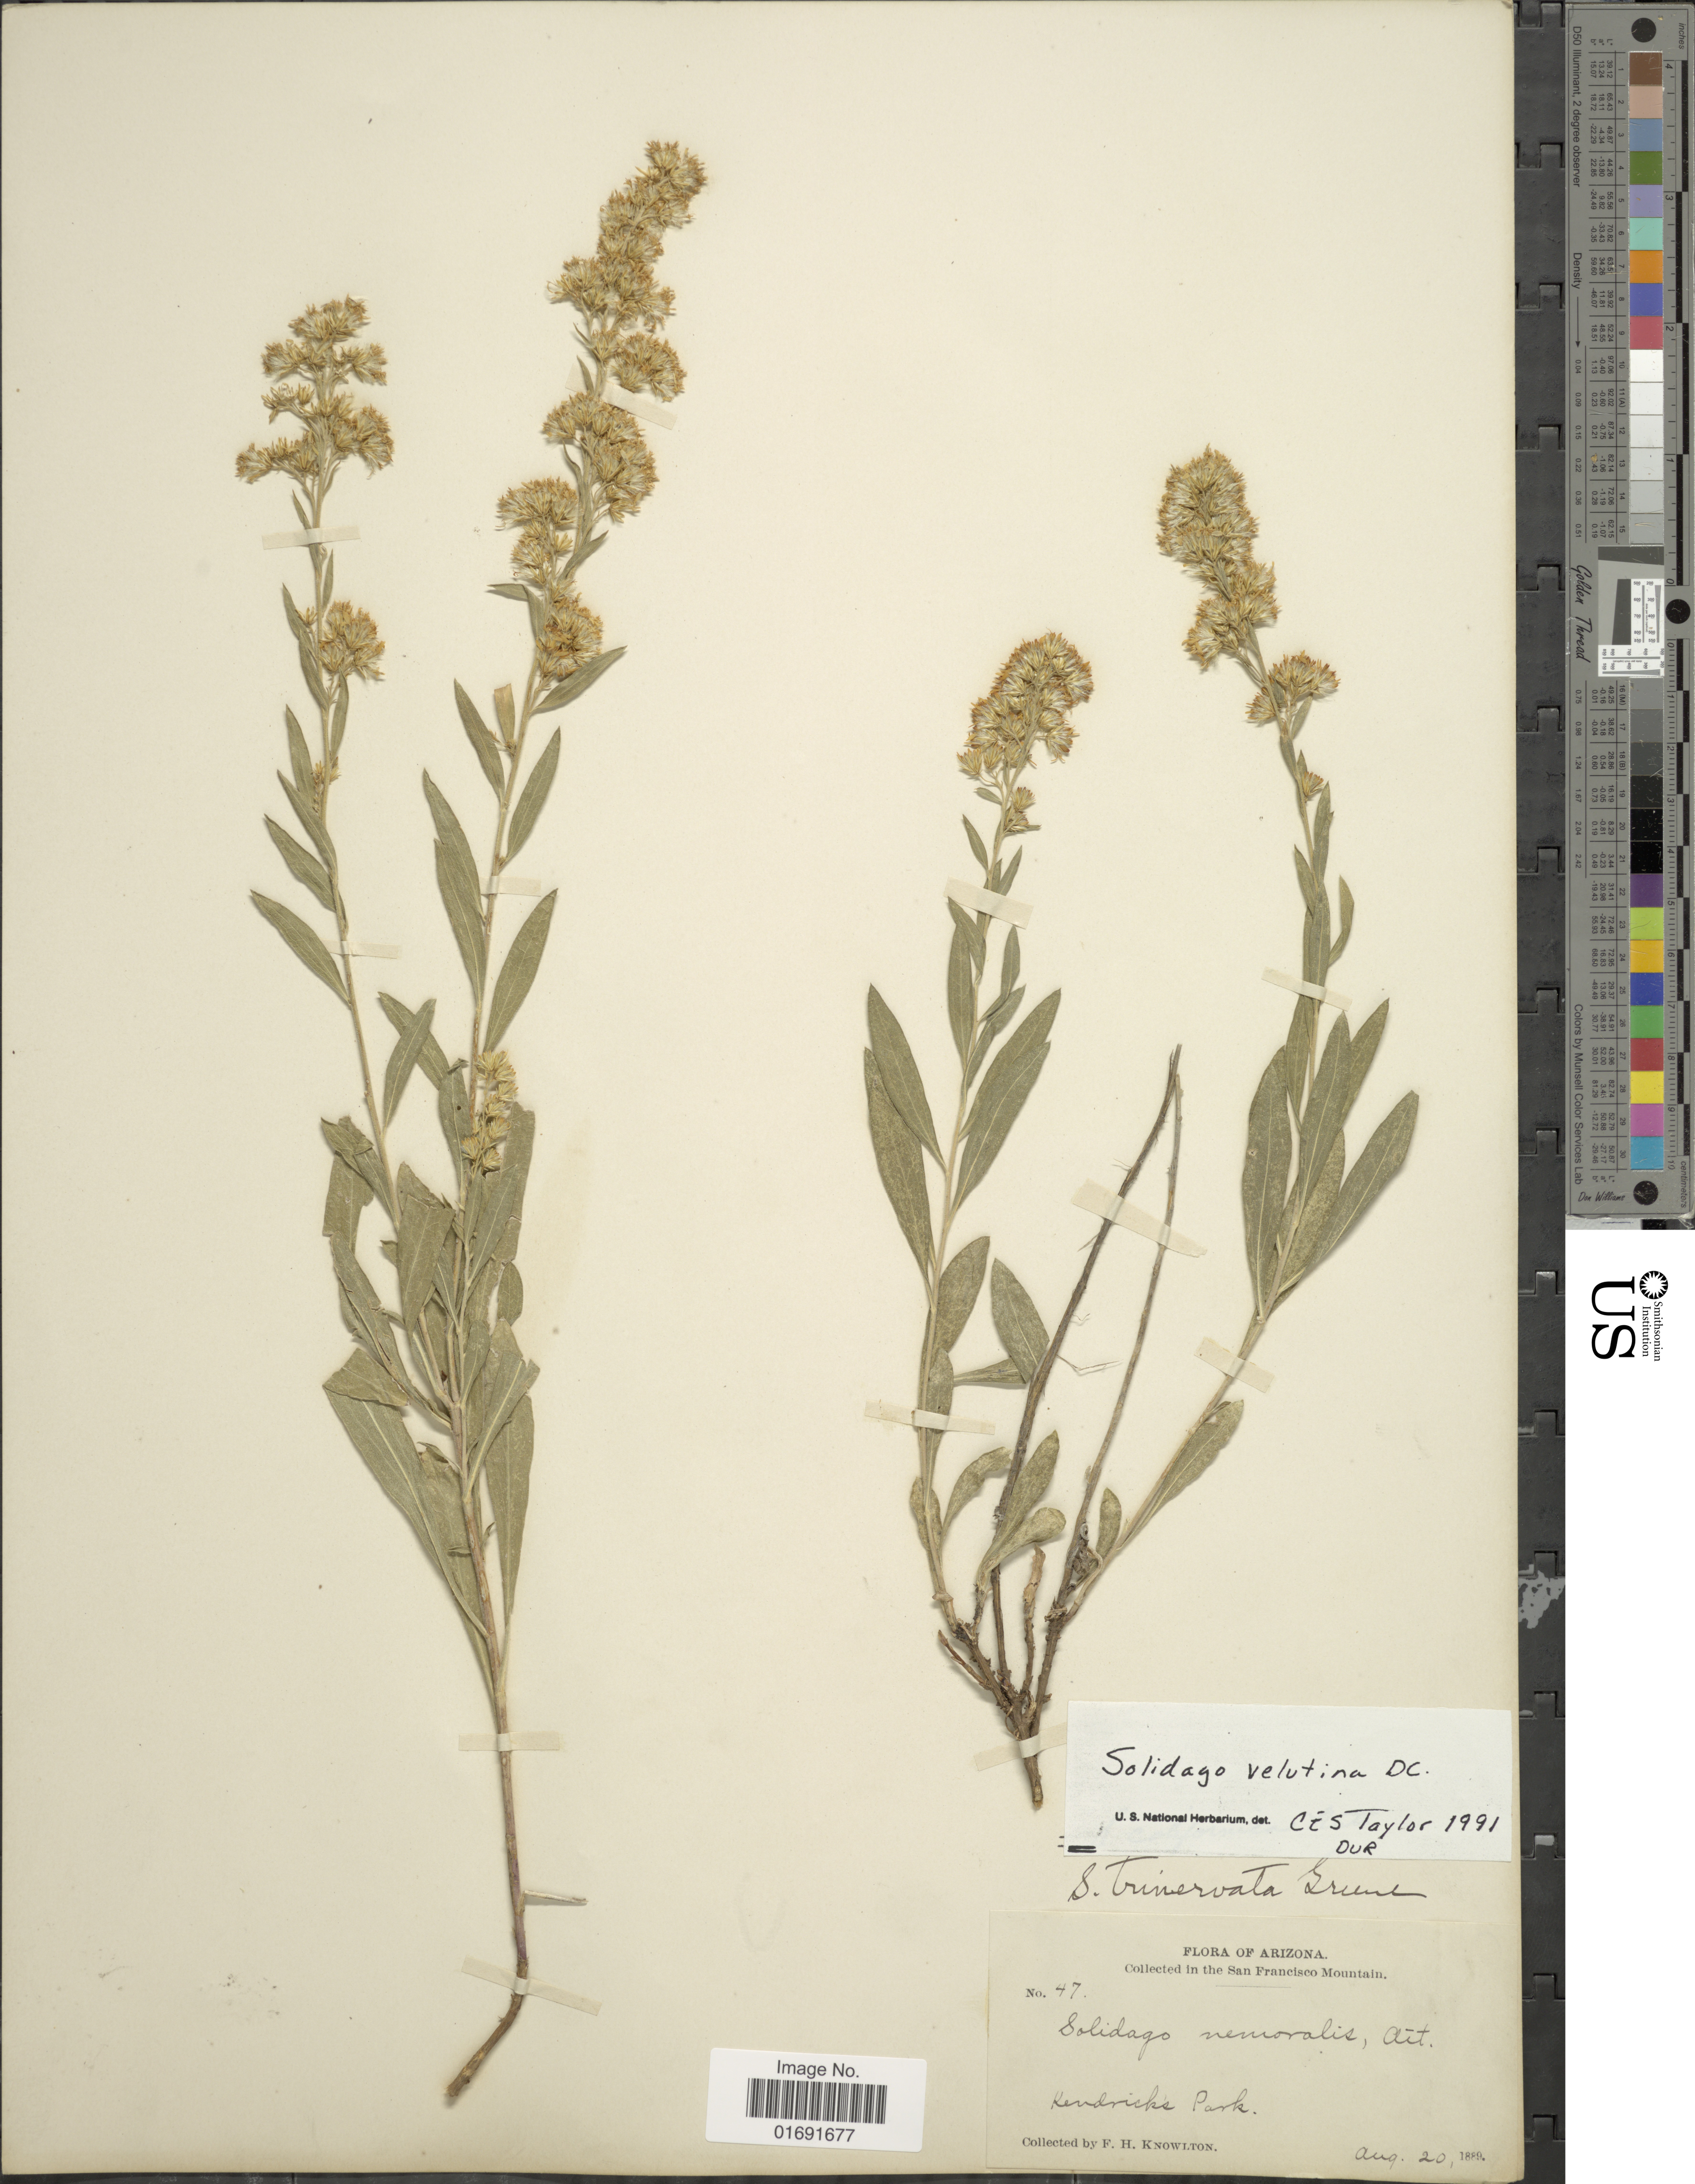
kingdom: Plantae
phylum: Tracheophyta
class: Magnoliopsida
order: Asterales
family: Asteraceae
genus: Solidago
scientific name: Solidago velutina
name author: DC.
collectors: F. H. Knowlton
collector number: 47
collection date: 1889-08-20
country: United States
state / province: Arizona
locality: San Francisco Mountain, Kendrick's Park